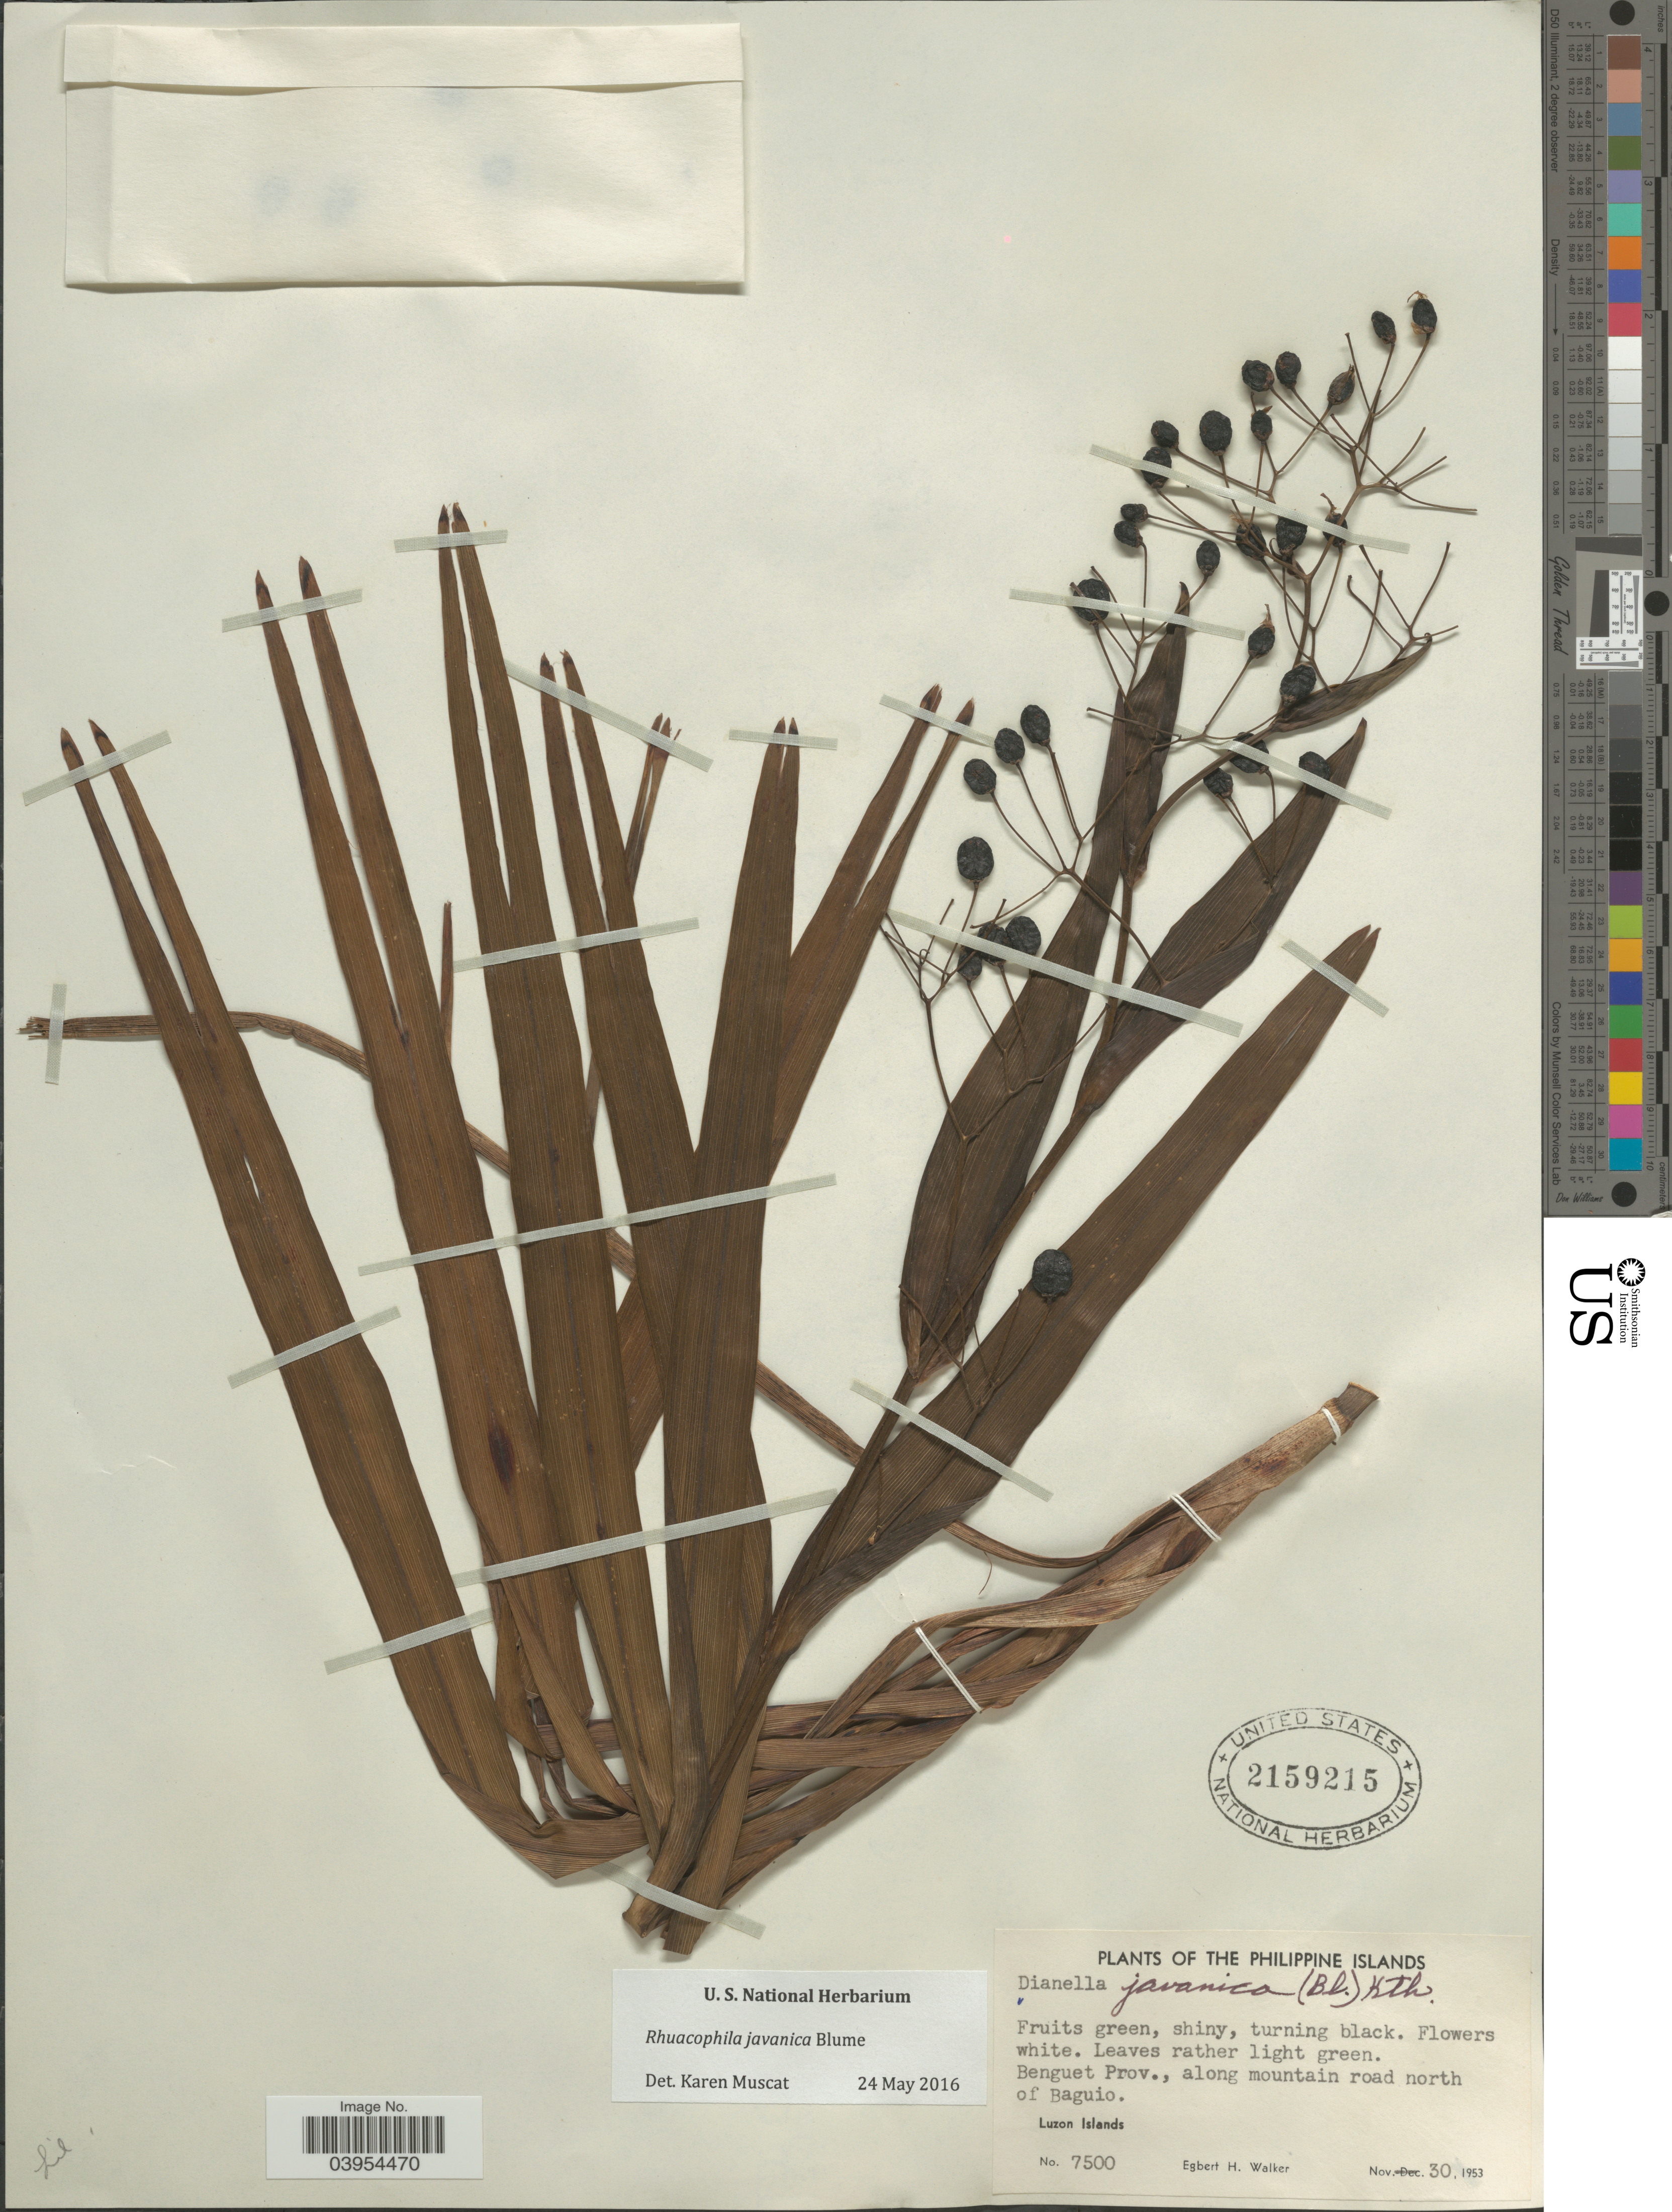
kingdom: Plantae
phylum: Tracheophyta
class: Liliopsida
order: Asparagales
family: Asphodelaceae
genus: Dianella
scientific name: Dianella javanica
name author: Blume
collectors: E. H. Walker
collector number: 7500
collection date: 1953-11-30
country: Philippines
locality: The Philippine Islands. Benguet Prov., along mountain road north of Baguio. Luzon Islands.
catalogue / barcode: US 2159215